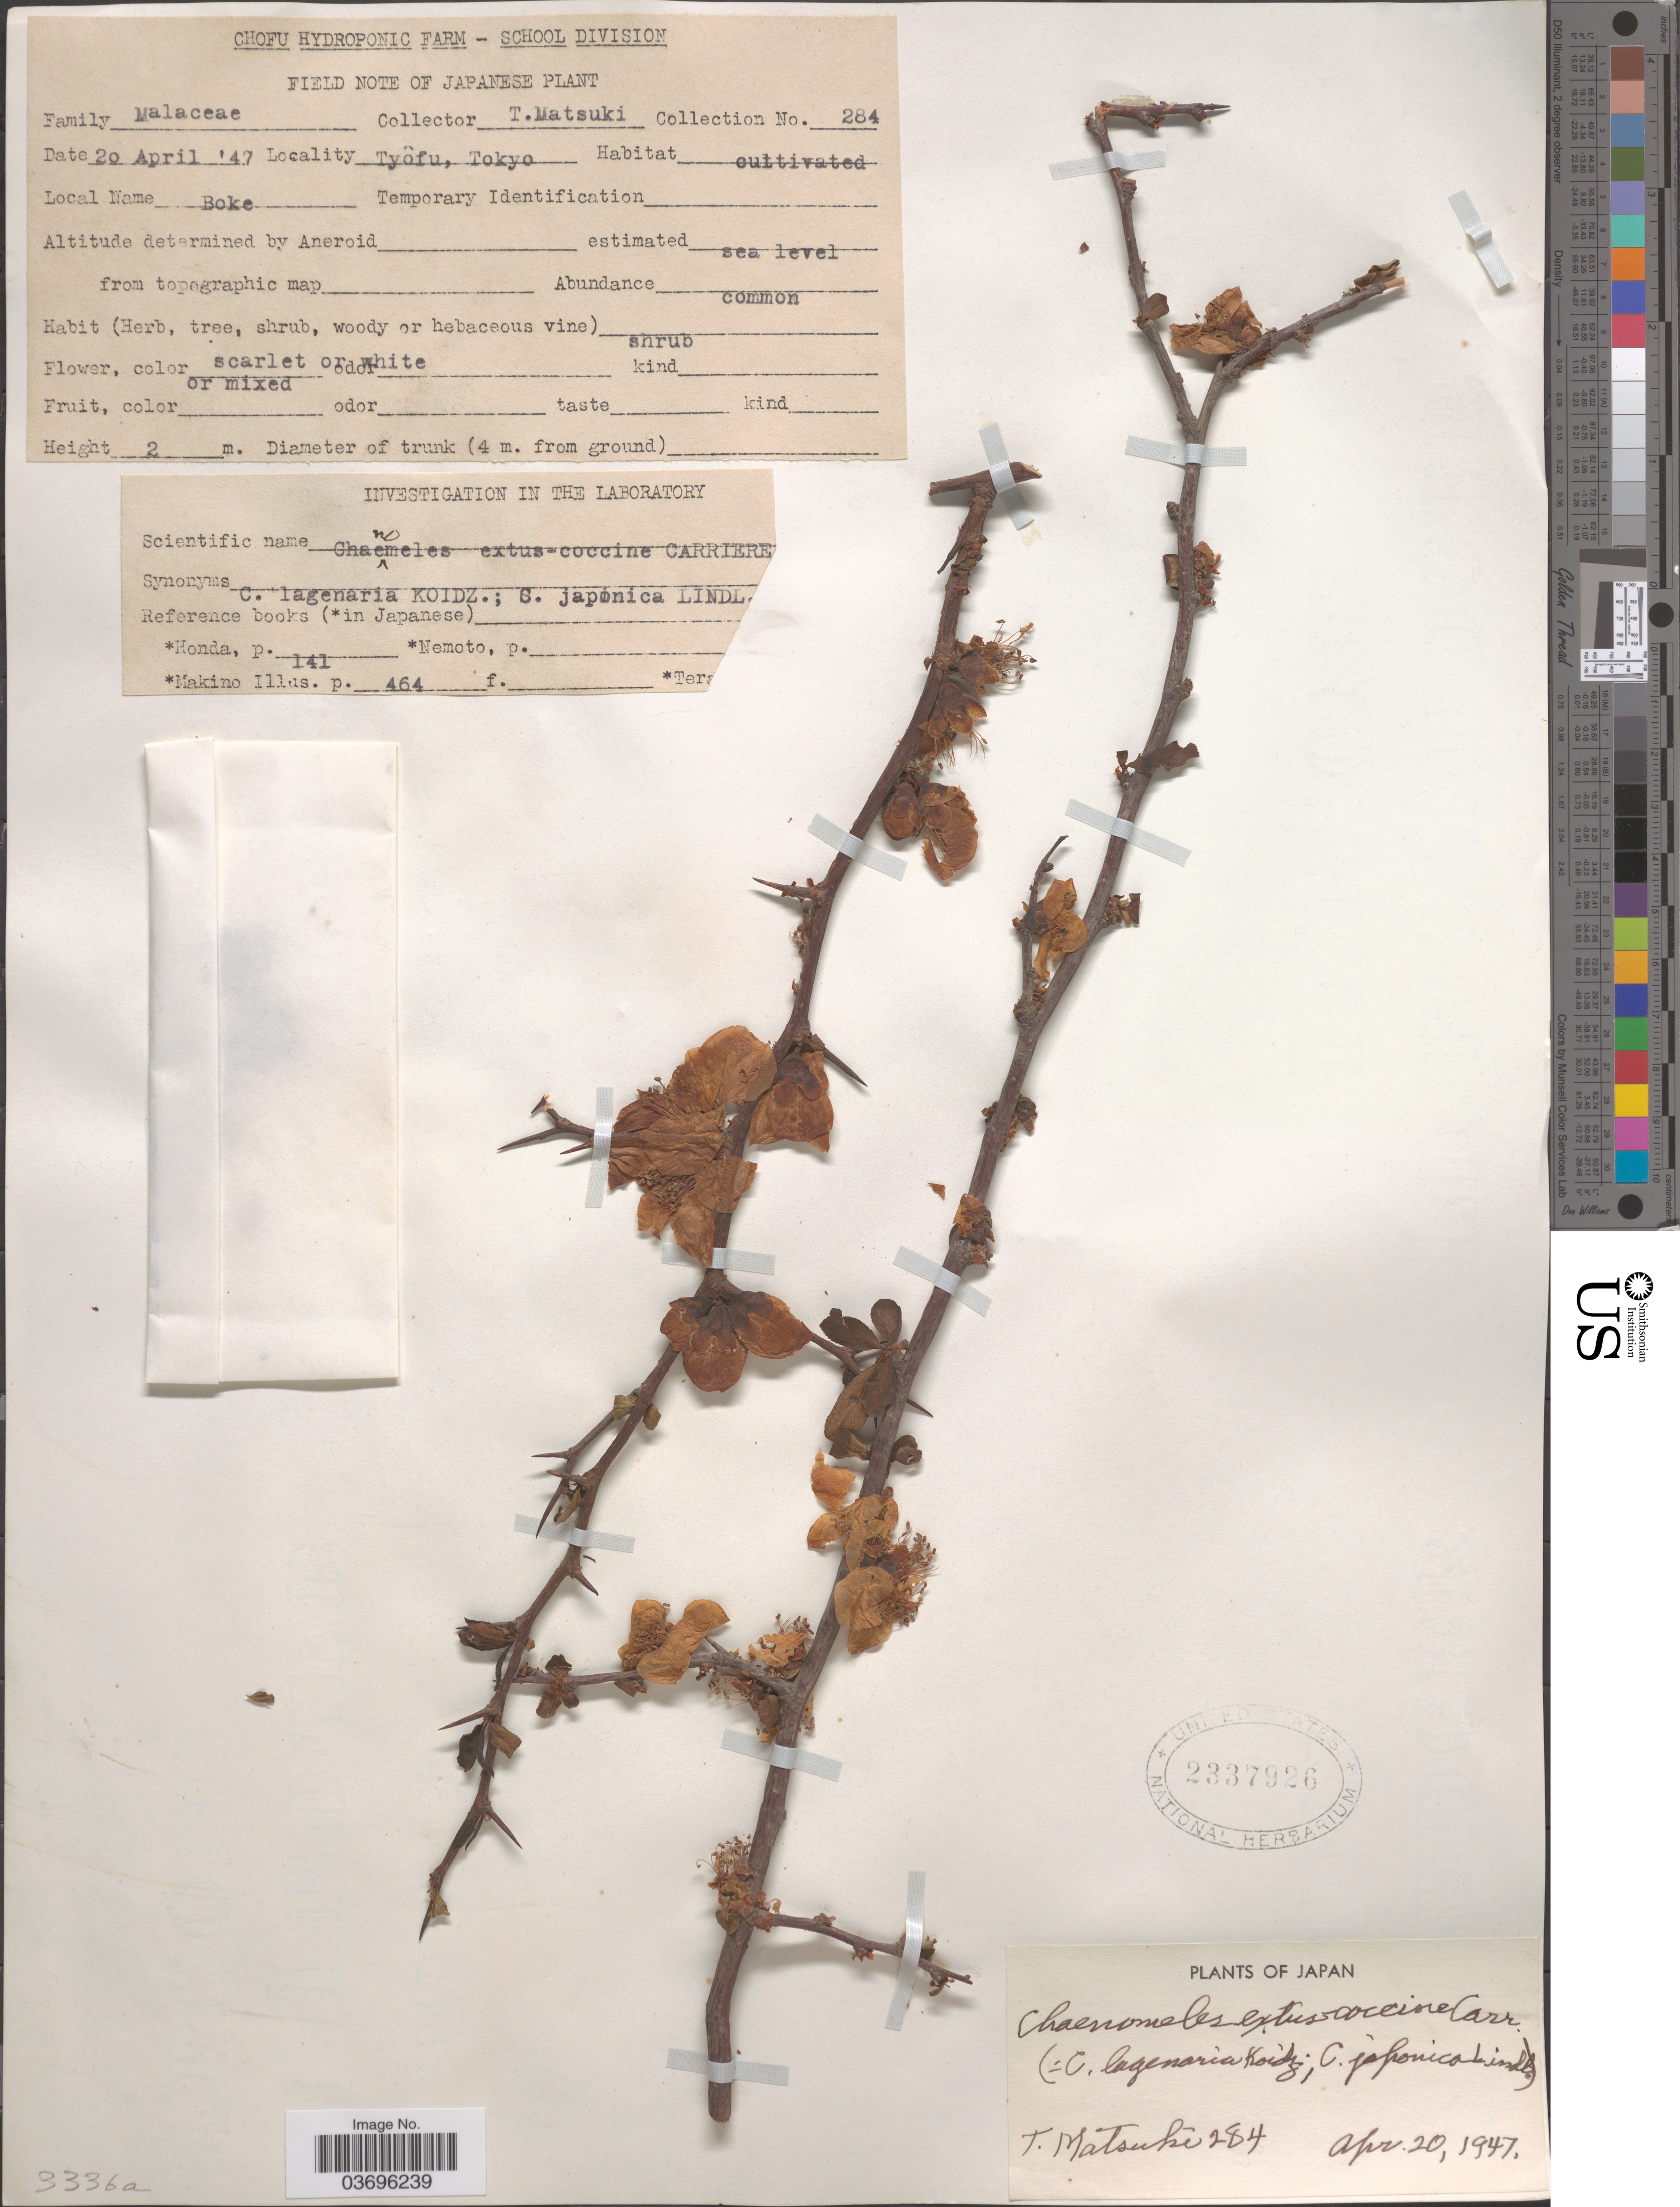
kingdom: Plantae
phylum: Tracheophyta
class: Magnoliopsida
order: Rosales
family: Rosaceae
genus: Chaenomeles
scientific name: Chaenomeles speciosa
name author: (Sweet) Nakai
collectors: T. Matsuki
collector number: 284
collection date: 1947-04-20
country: Japan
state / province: Tokyo, Federal City of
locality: Tyôfu, Tokyo.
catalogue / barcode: US 2337926